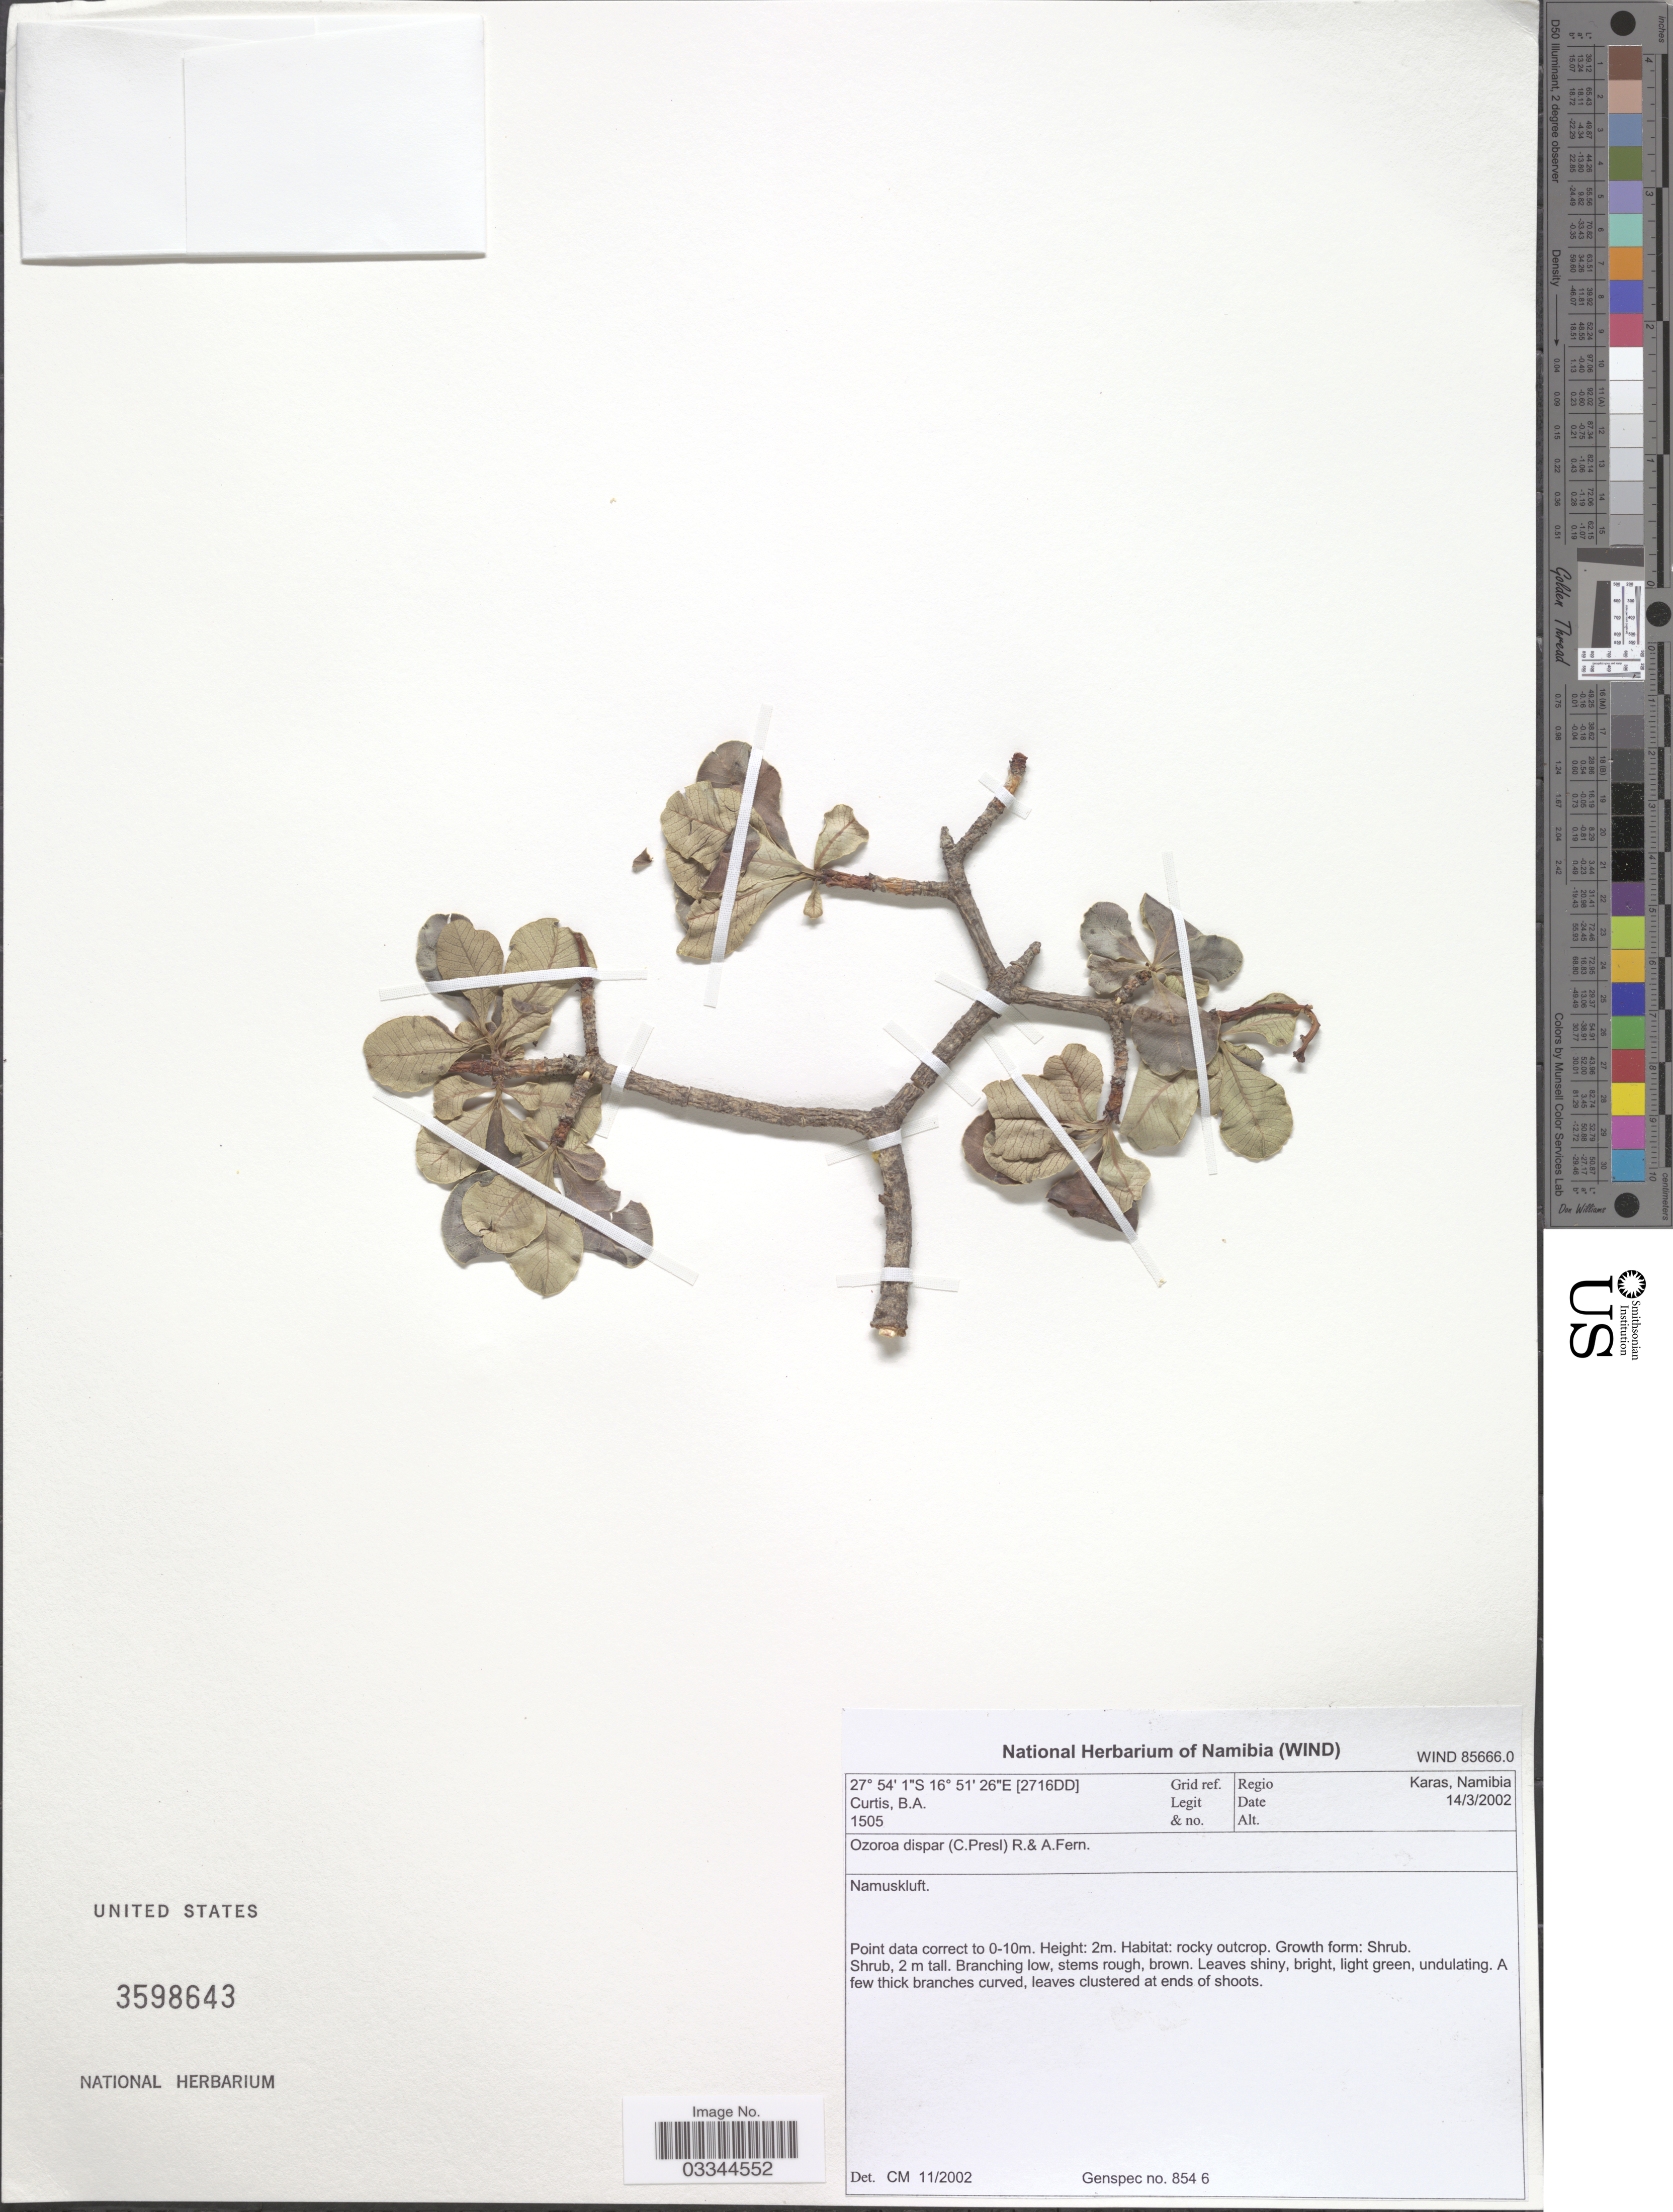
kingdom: Plantae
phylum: Tracheophyta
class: Magnoliopsida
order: Sapindales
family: Anacardiaceae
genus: Ozoroa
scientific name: Ozoroa dispar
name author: (C. Presl) R. Fern. & A. Fern.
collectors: B. A. Curtis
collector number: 1505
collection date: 2002-03-14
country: Namibia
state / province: Karas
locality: [2716DD] Grid ref. Regio Karas. Namuskluft.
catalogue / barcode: US 3598643